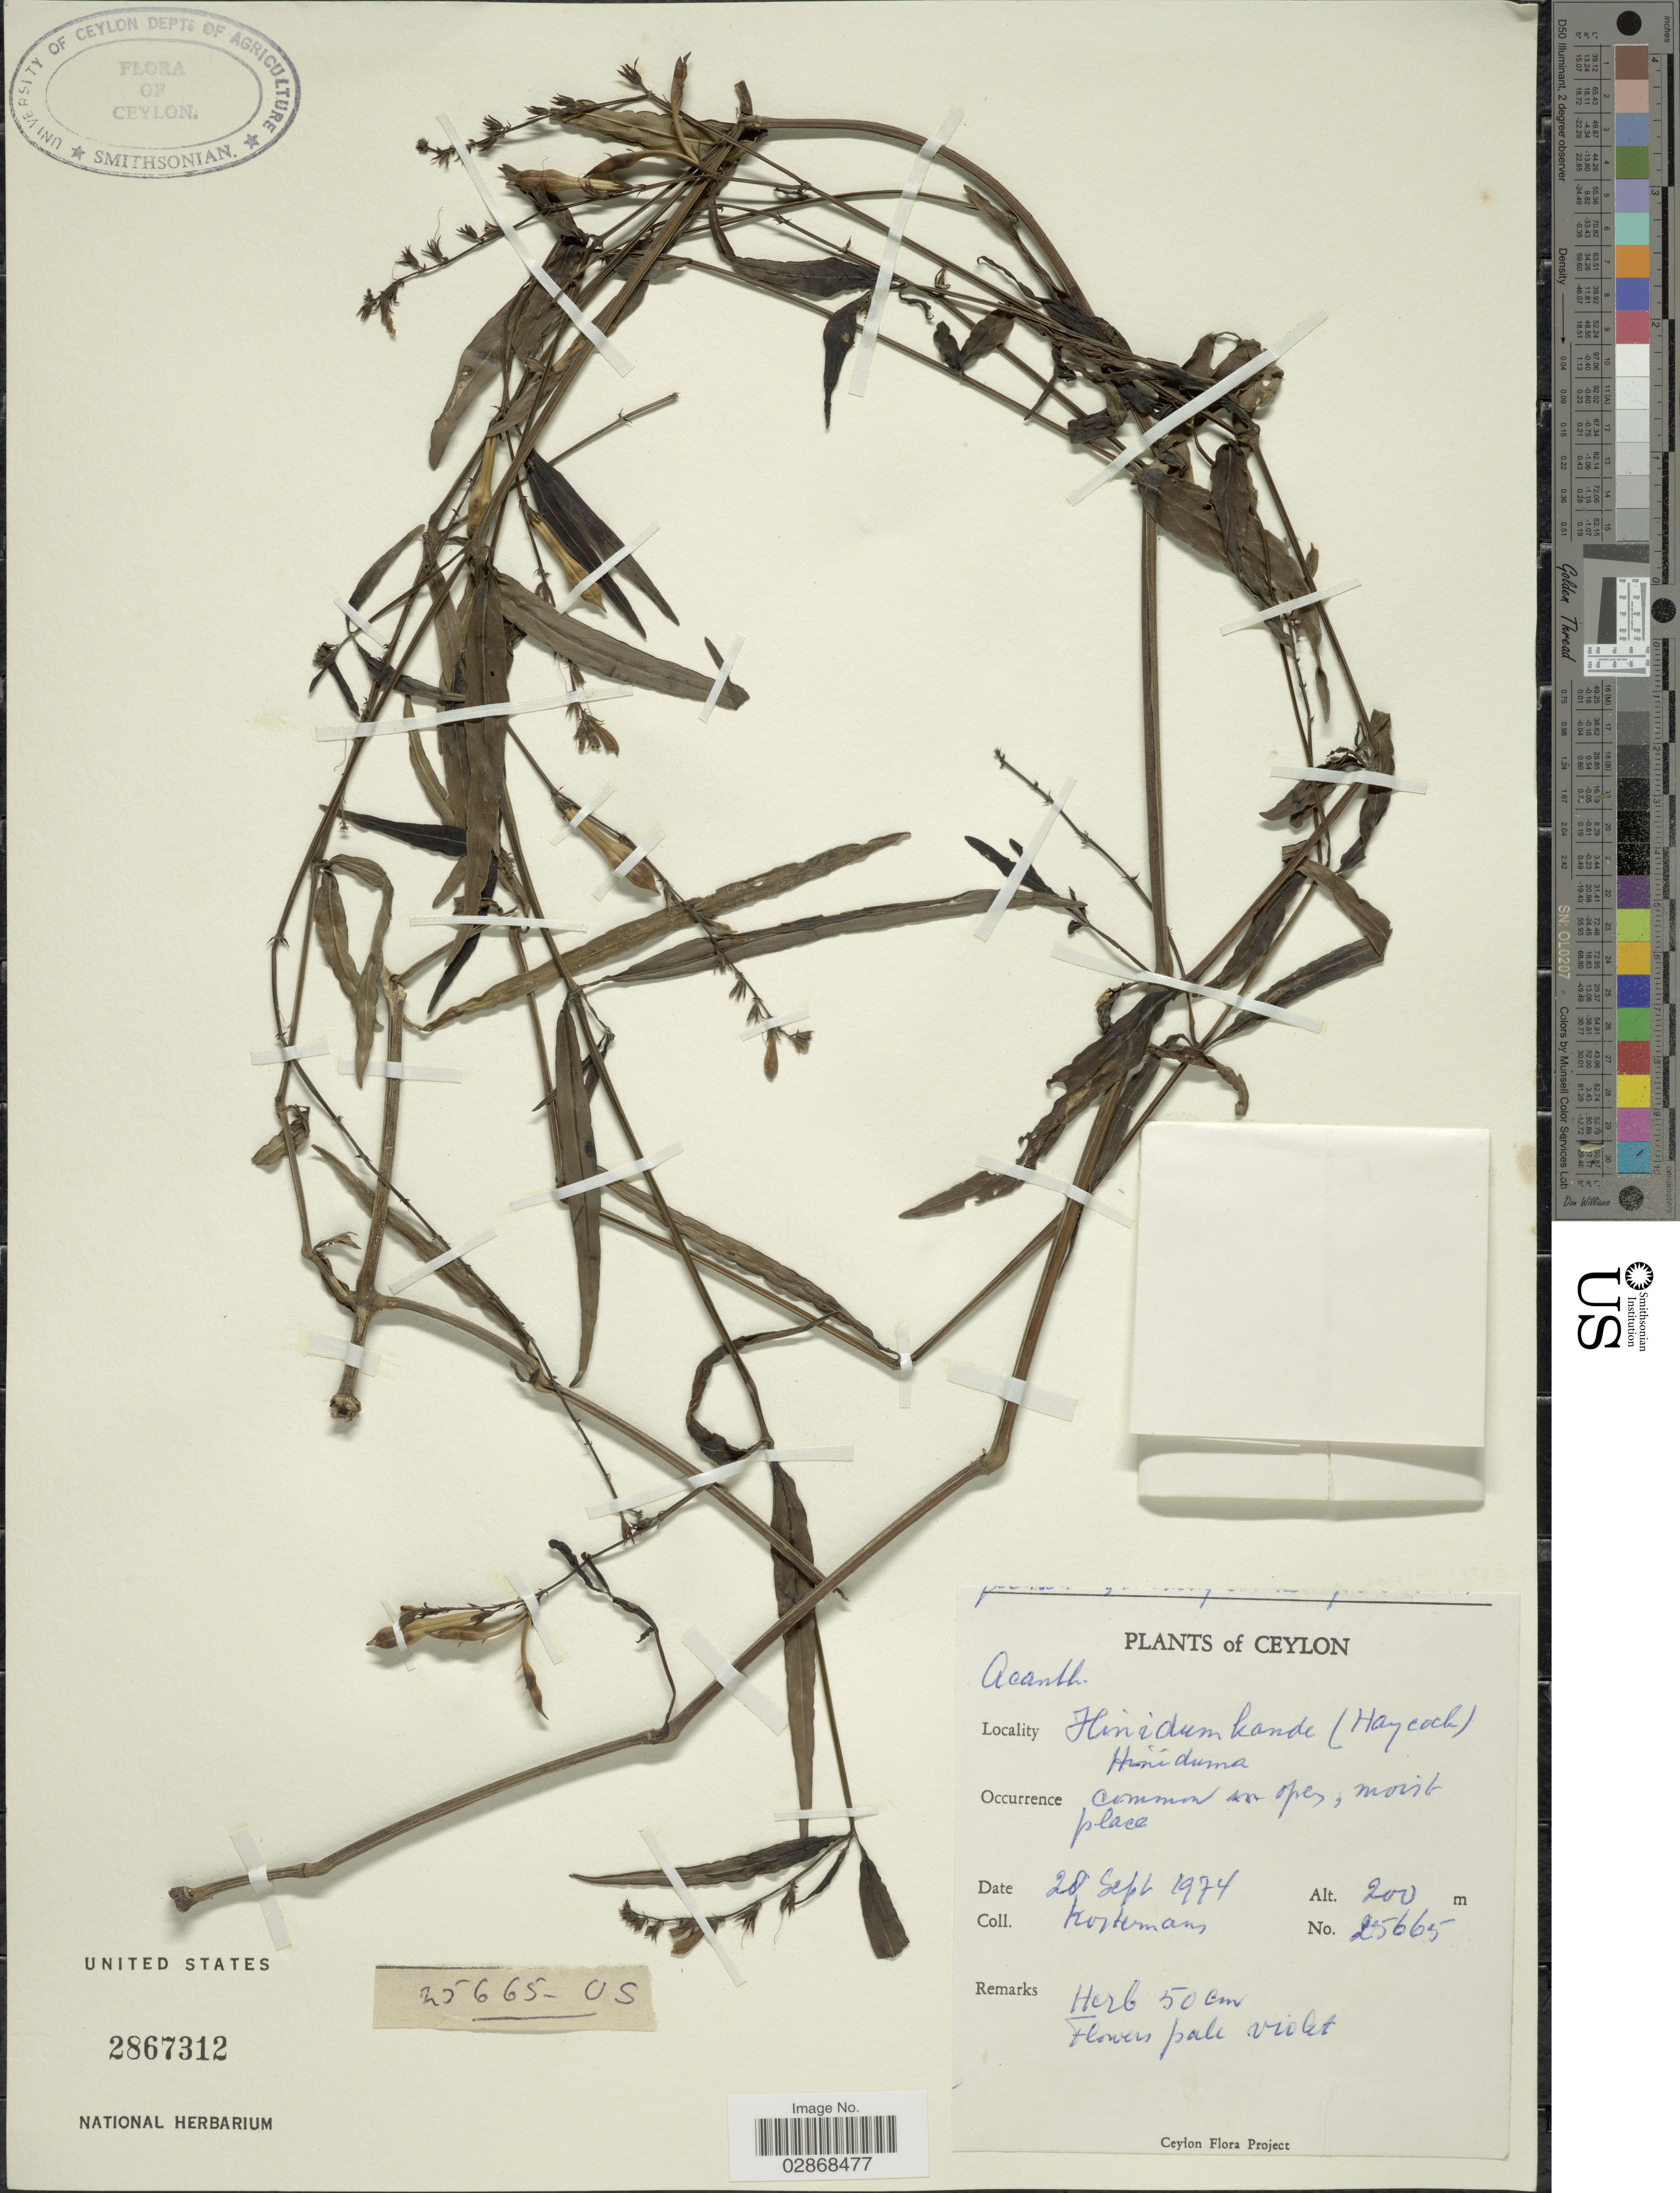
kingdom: Plantae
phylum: Tracheophyta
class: Magnoliopsida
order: Lamiales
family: Acanthaceae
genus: Asystasia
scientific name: Asystasia sp.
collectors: Kostermans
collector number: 25665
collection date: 1974-09-28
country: Sri Lanka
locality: Hinidum kande (Haycock) Hiniduma. Ceylon.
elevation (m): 200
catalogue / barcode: US 2867312